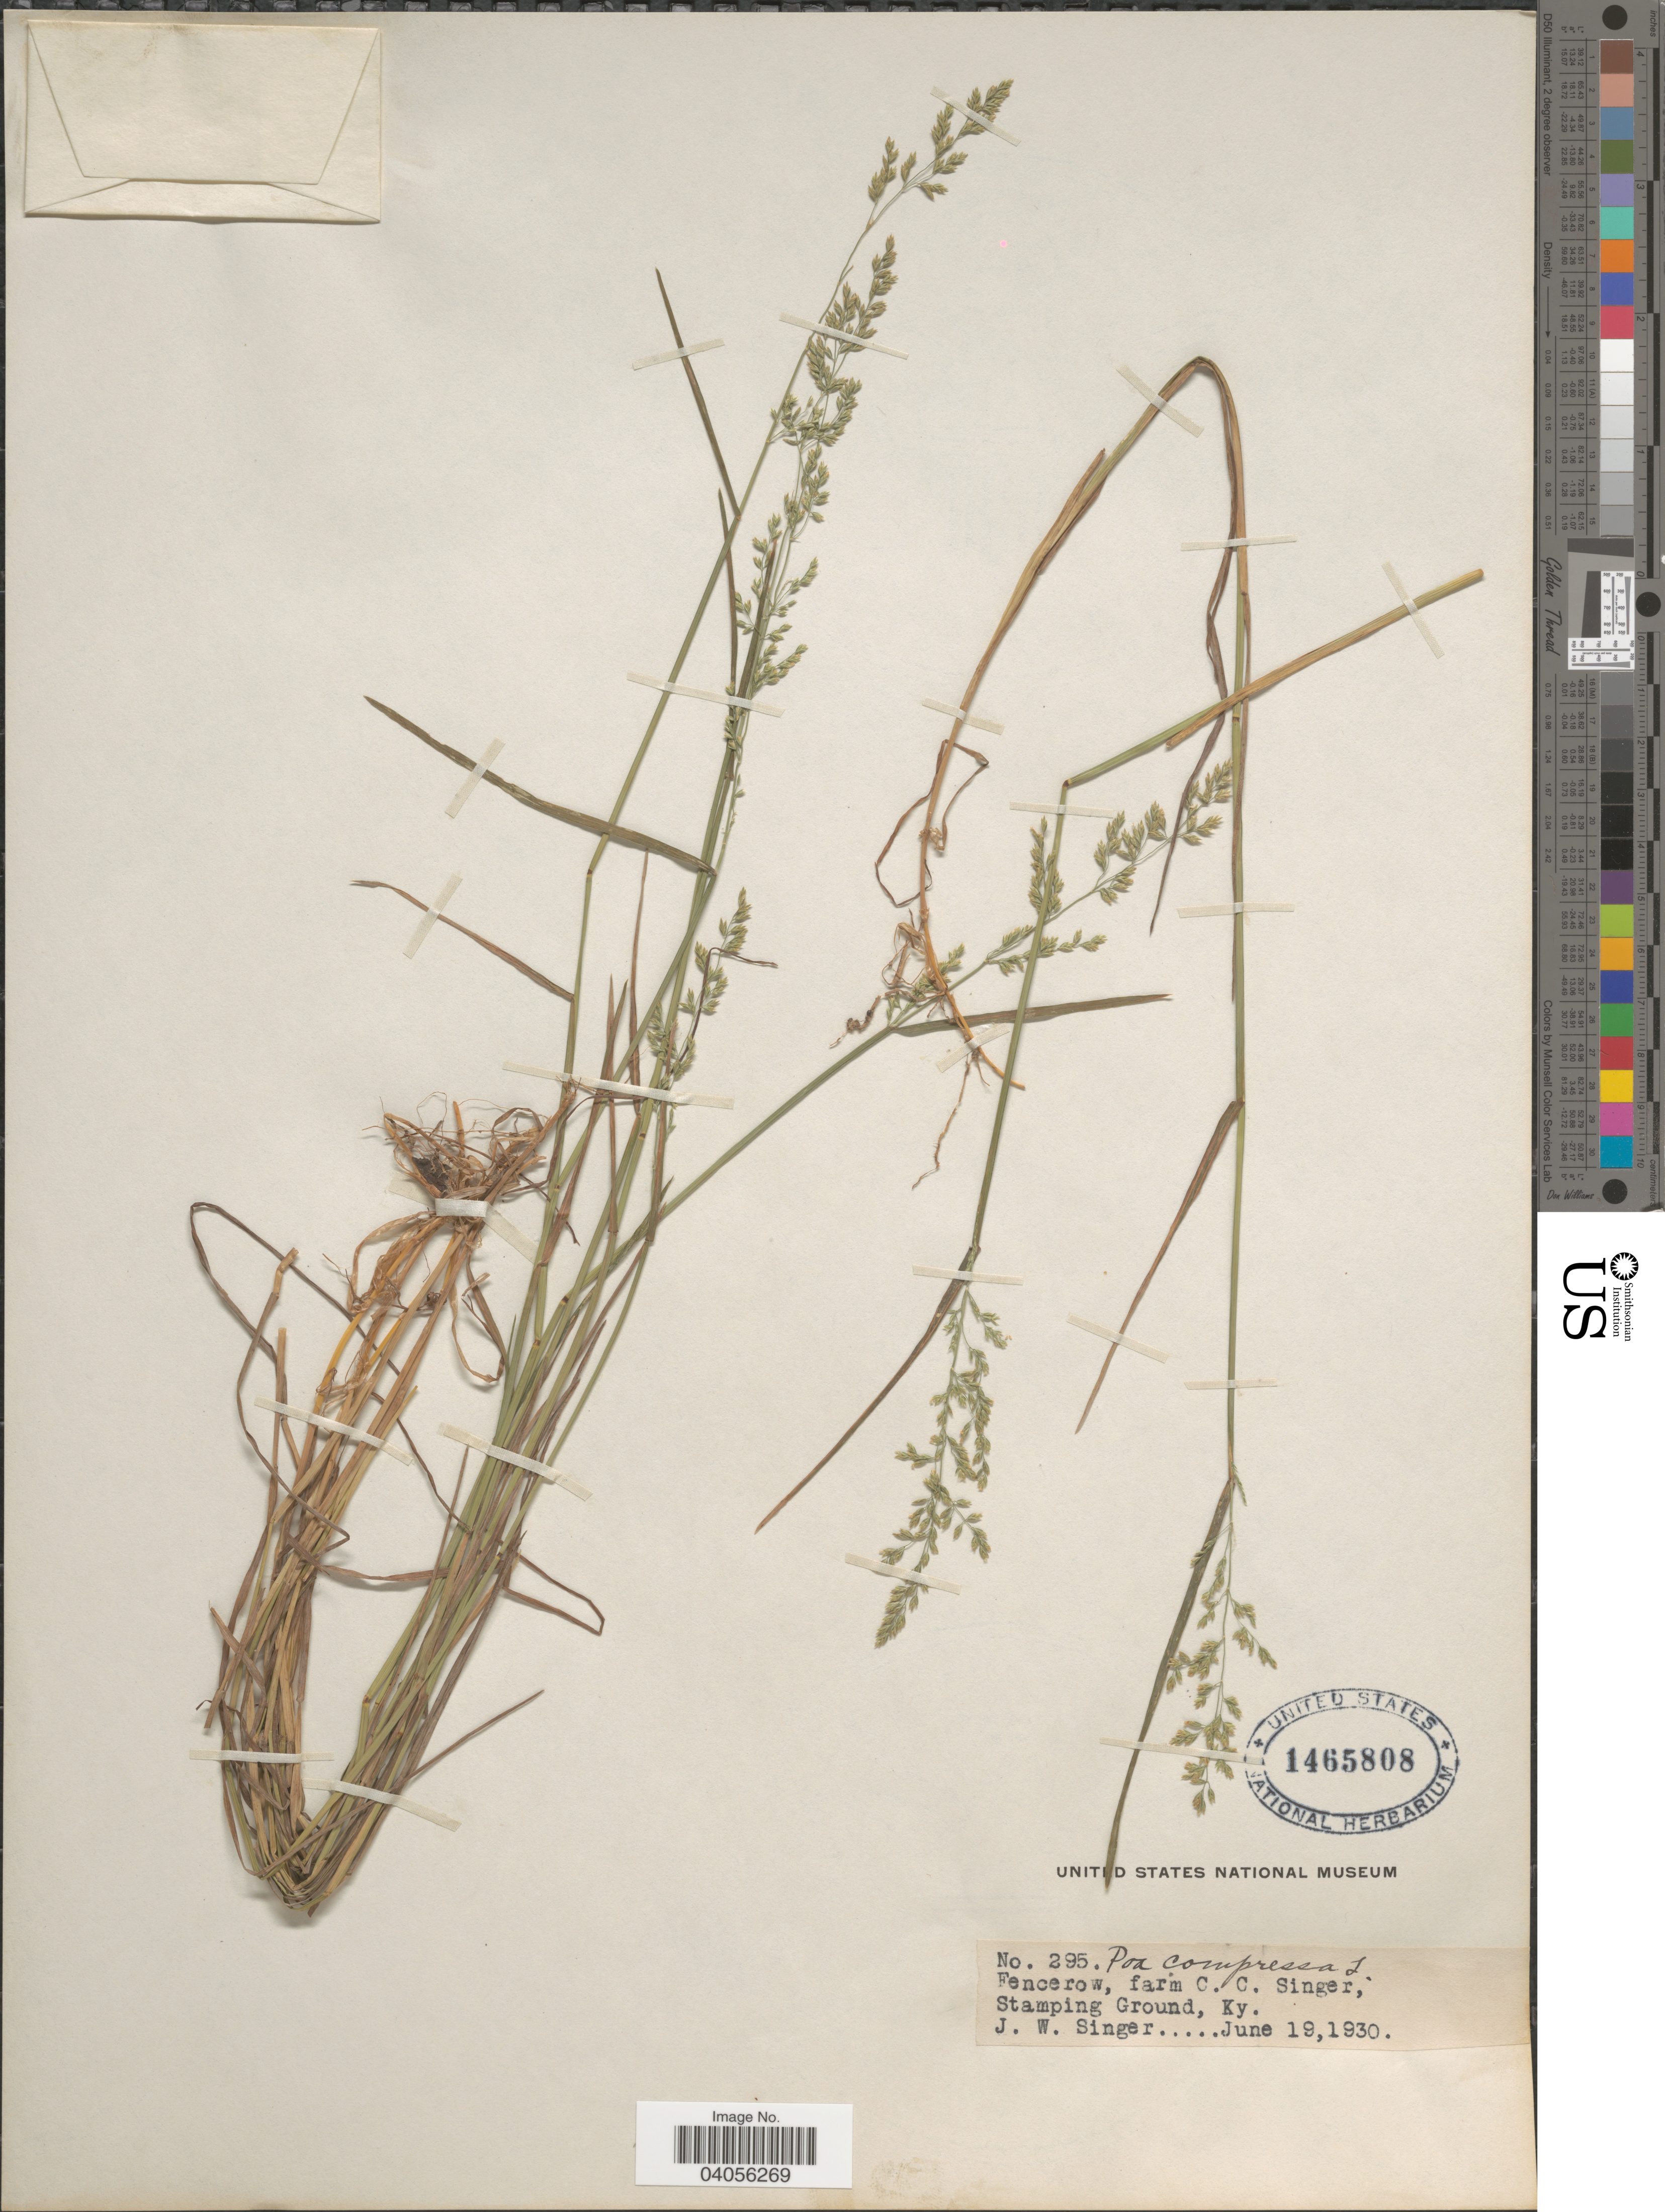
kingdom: Plantae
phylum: Tracheophyta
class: Liliopsida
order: Poales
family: Poaceae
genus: Poa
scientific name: Poa compressa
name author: L.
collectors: J. EW. Singer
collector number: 295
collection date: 1930-06-19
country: United States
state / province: Kentucky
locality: Fencerow, farm C. C. Singer, Stamping Ground.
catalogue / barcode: US 1465808